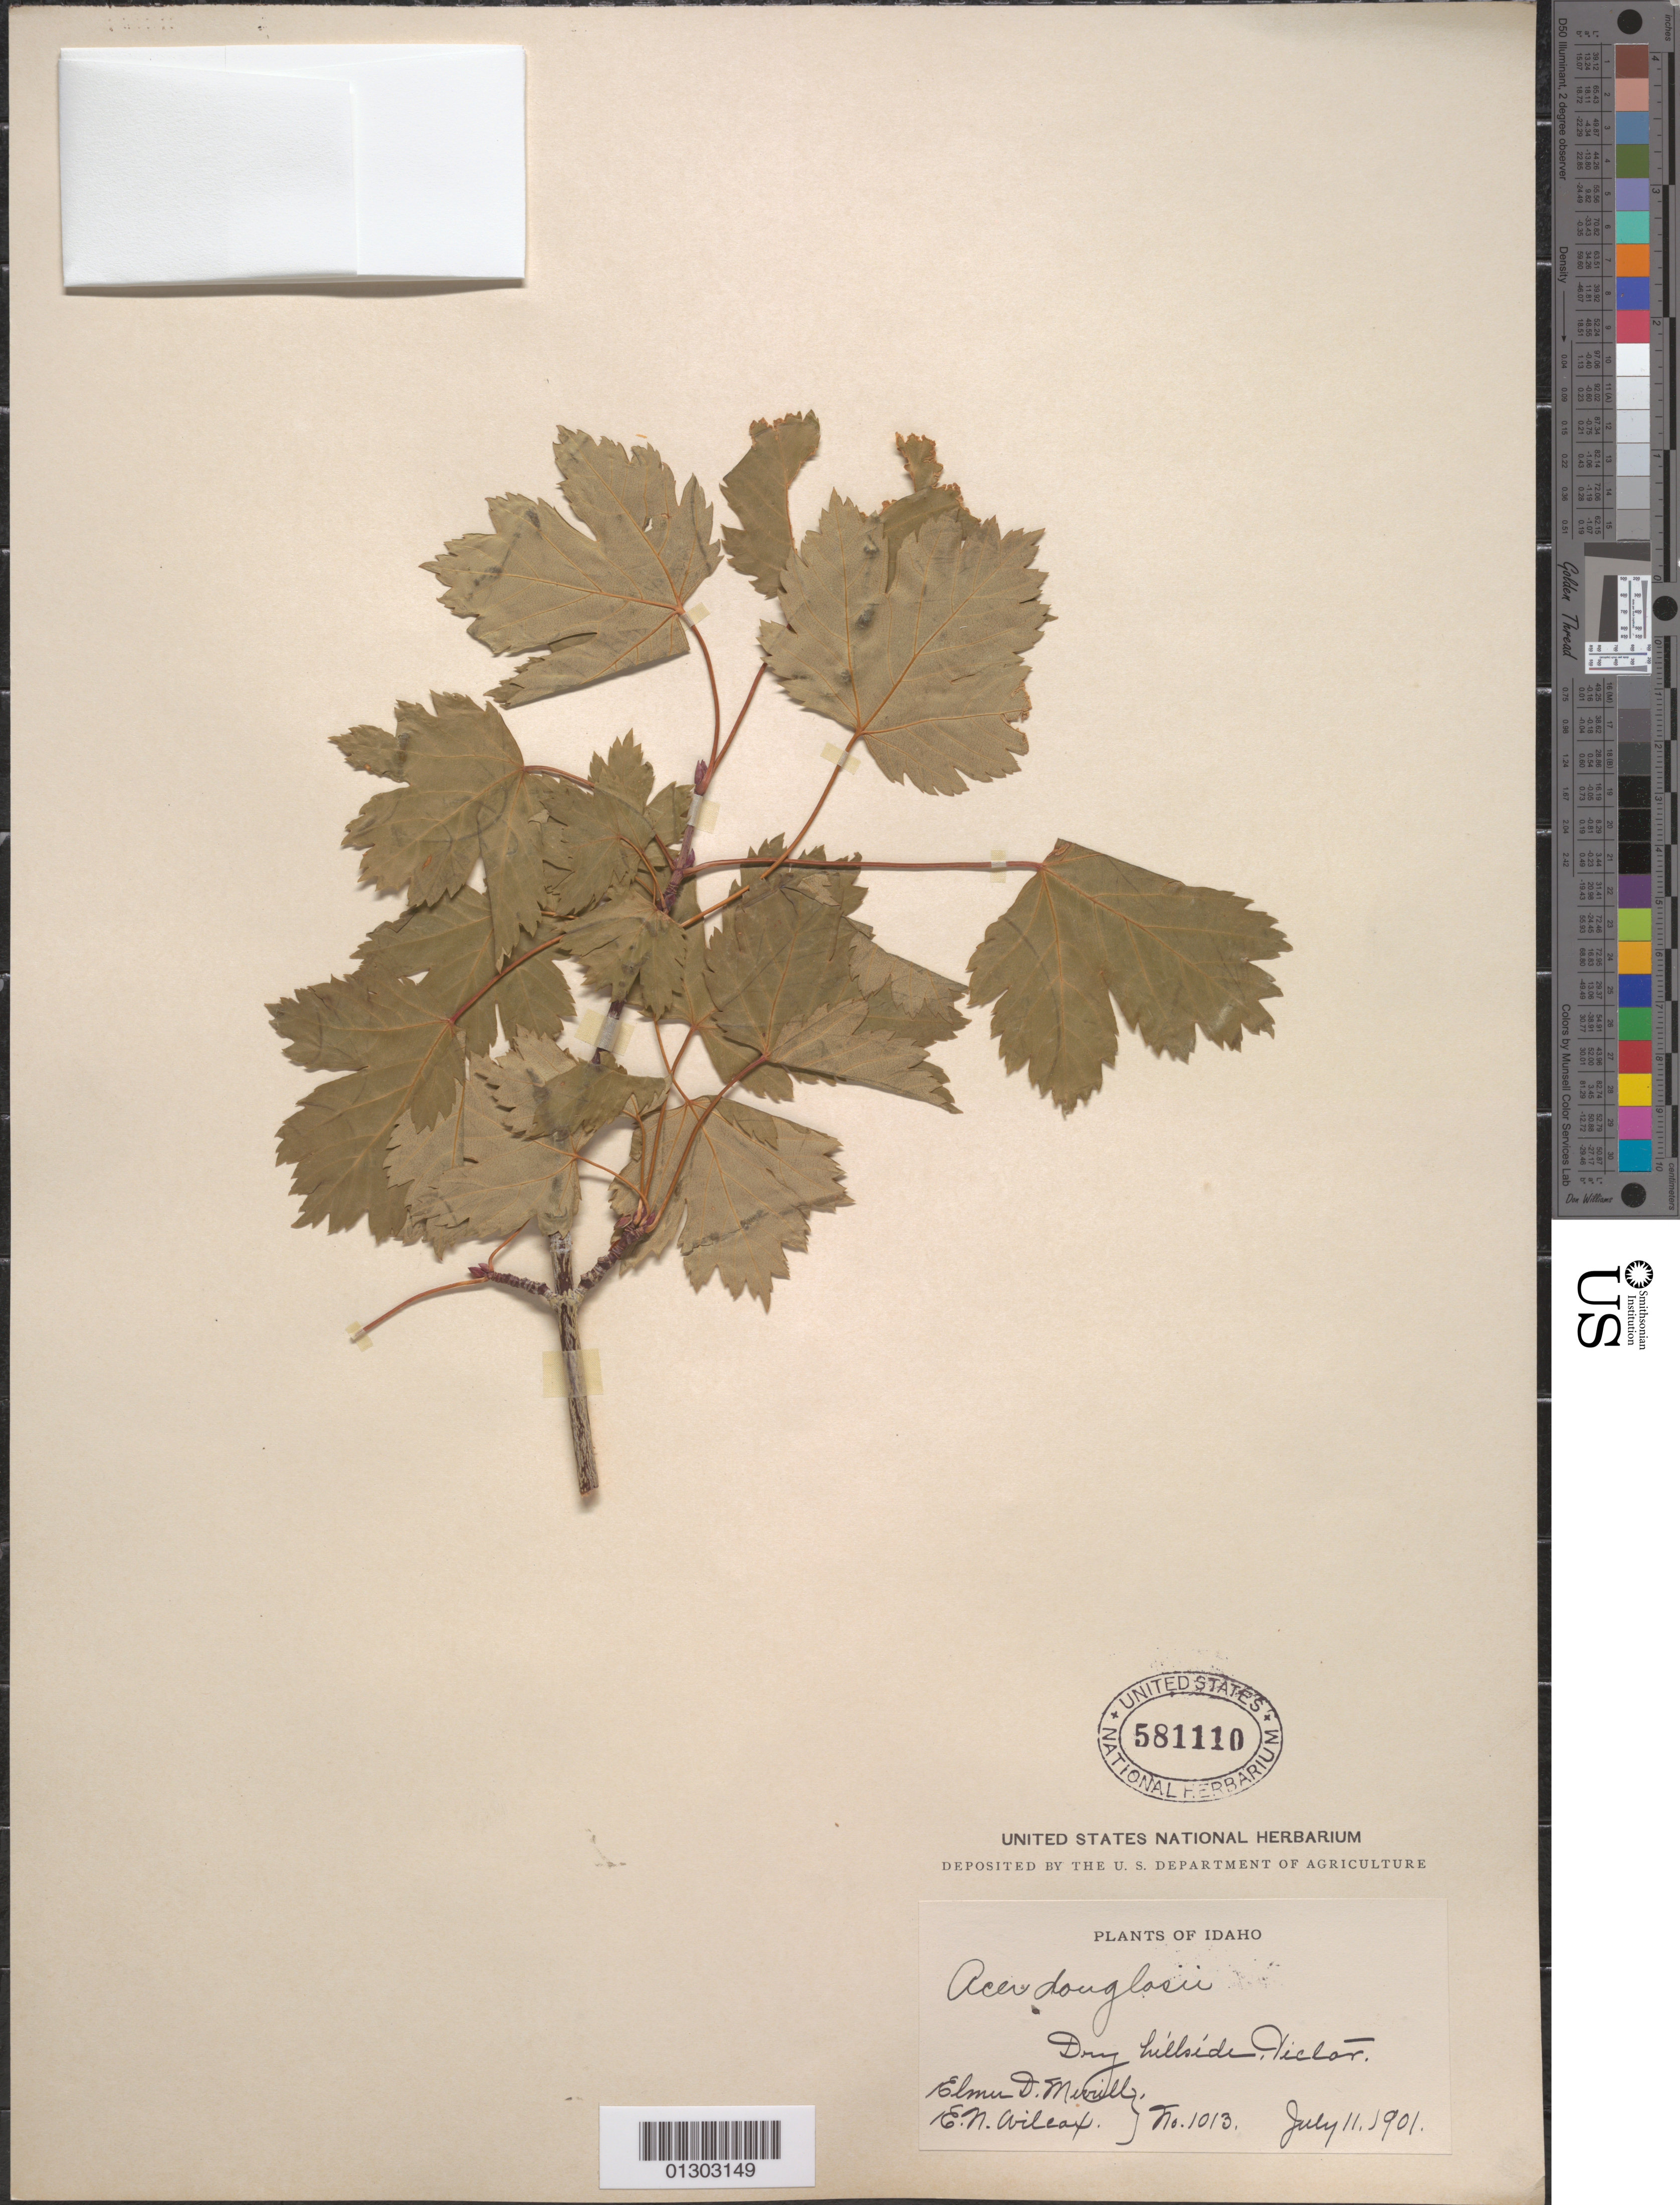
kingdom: Plantae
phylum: Tracheophyta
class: Magnoliopsida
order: Sapindales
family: Sapindaceae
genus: Acer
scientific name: Acer glabrum var. douglasii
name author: (Hook.) Dippel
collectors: E. D. Merrill & E. Wilcox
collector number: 1013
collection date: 1901-07-11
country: United States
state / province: Idaho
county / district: Teton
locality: Victor.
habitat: Dry hillside.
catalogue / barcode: US 581110